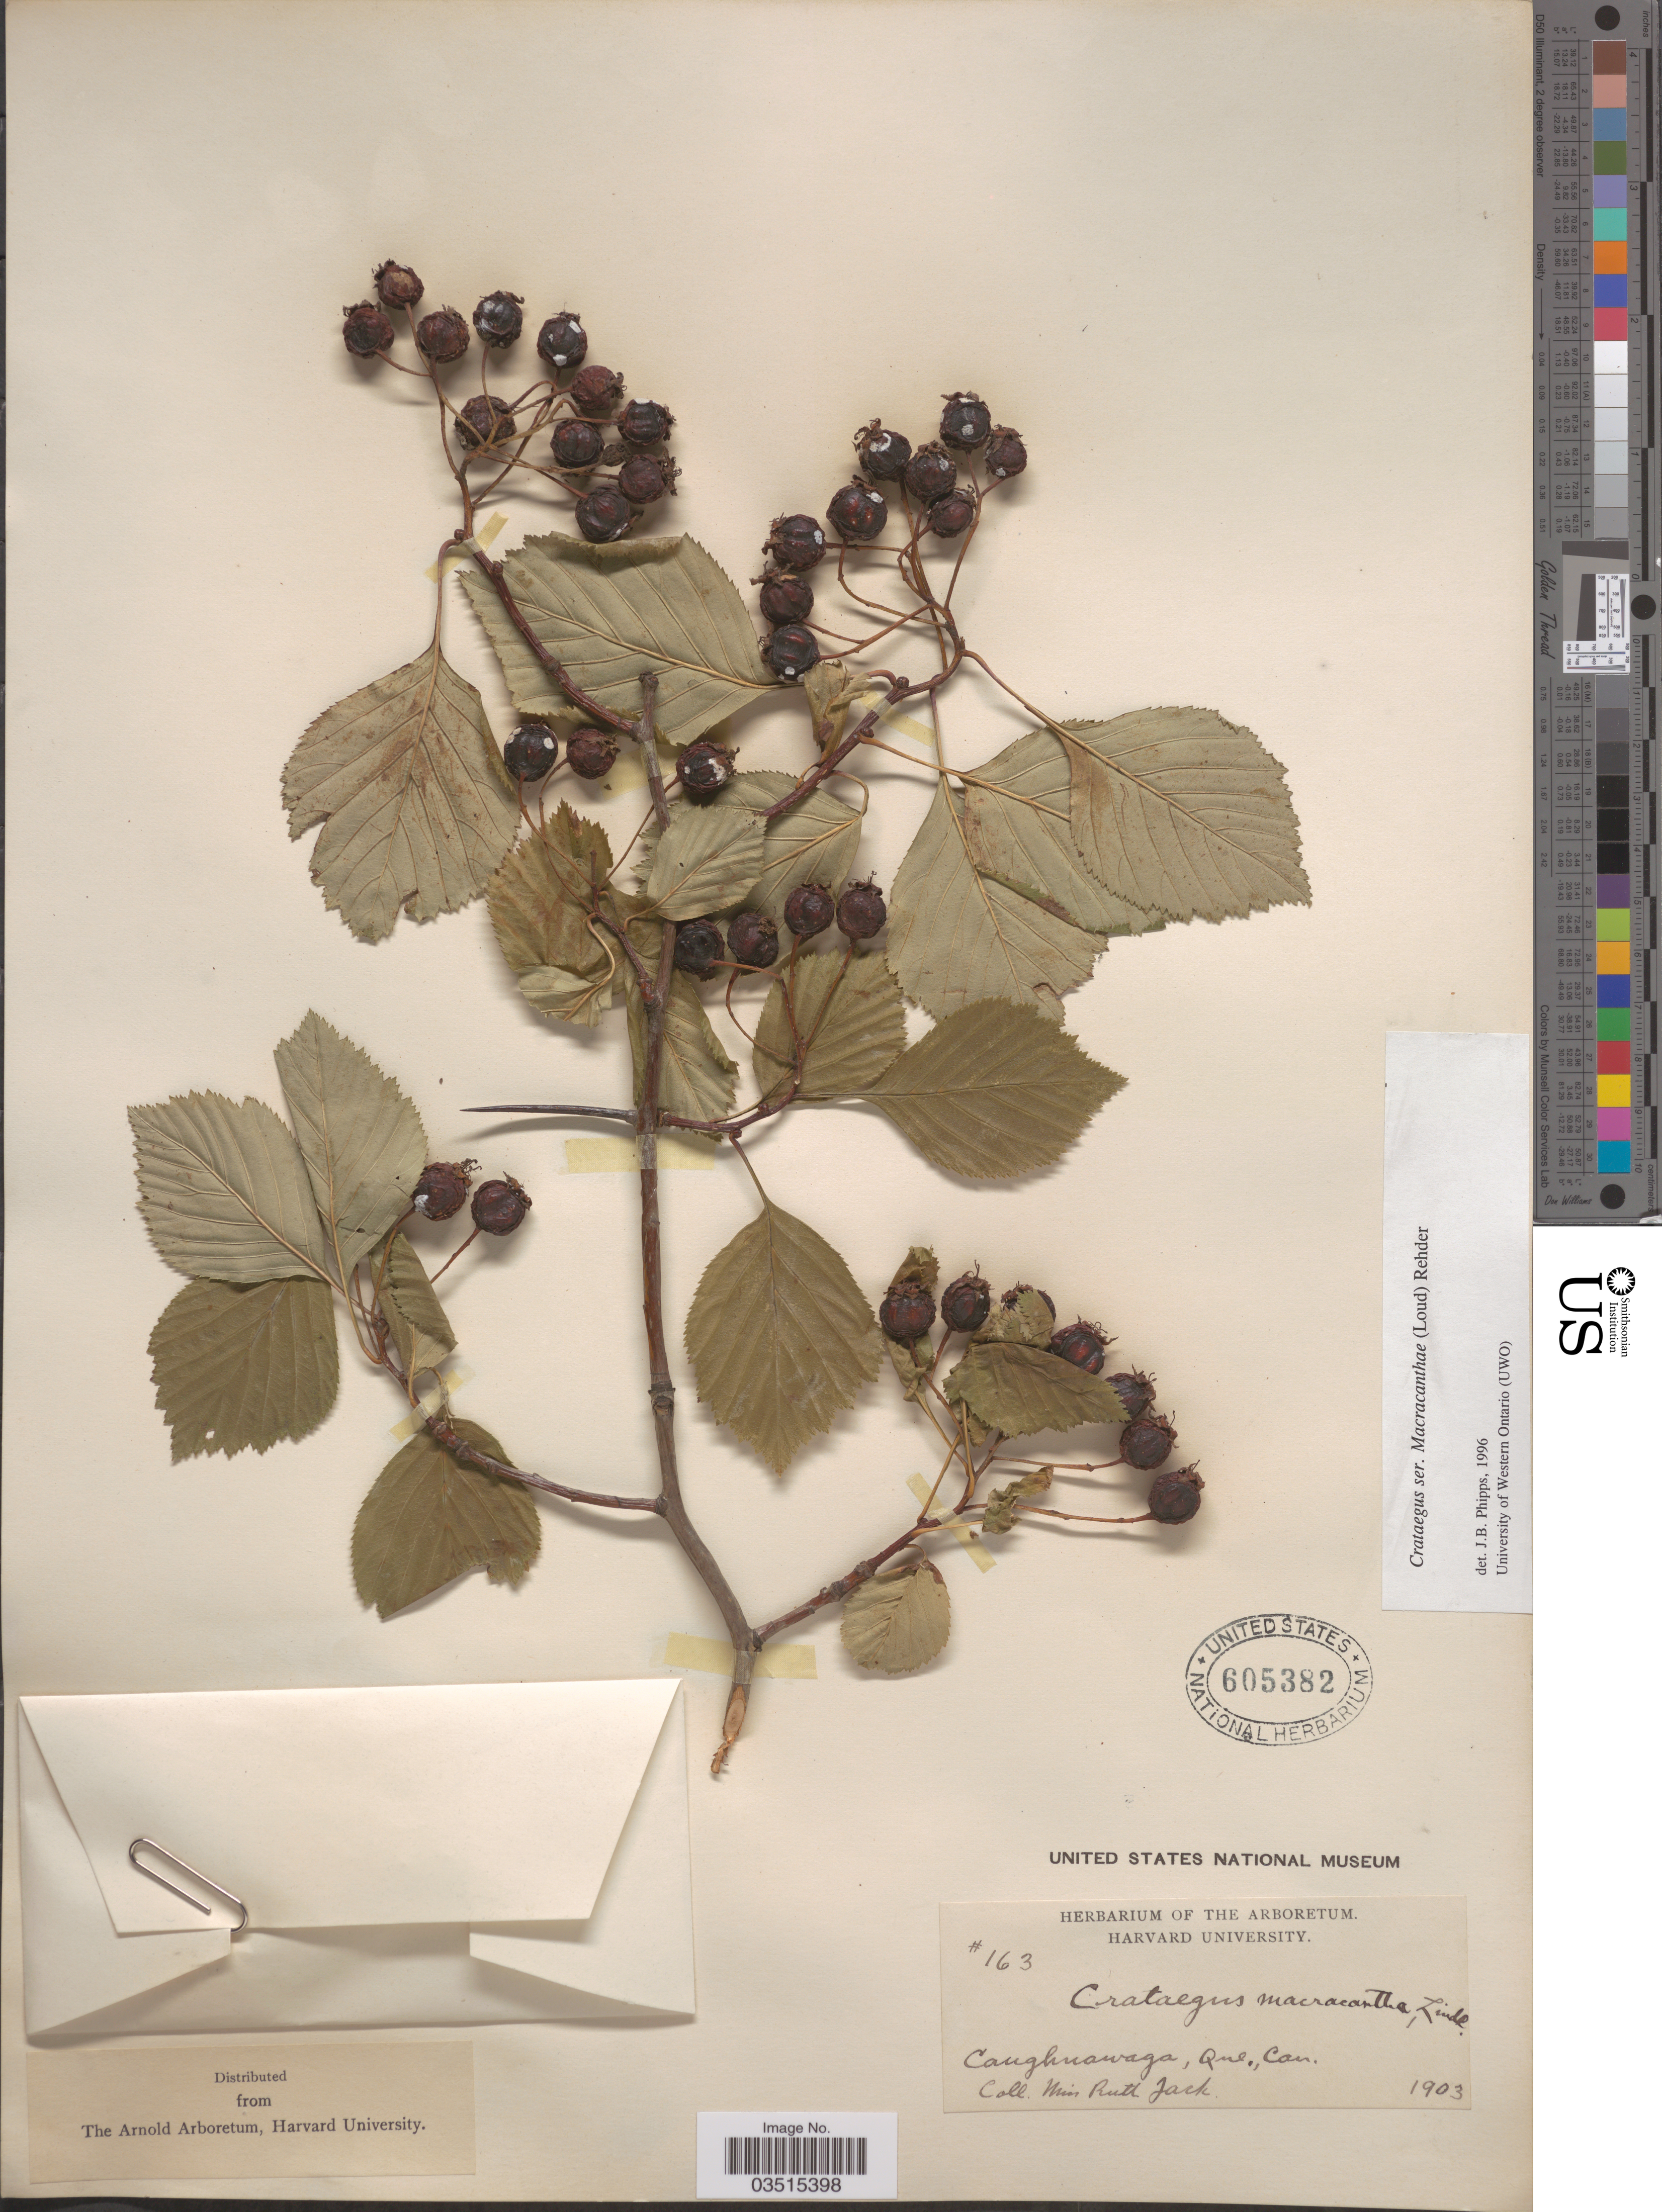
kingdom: Plantae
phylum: Tracheophyta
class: Magnoliopsida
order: Rosales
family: Rosaceae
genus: Crataegus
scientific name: Crataegus macracantha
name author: (Lindl.) Lodd. ex Loudon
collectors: R. Jack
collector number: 163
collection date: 1903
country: Canada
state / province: Quebec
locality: Caughnawaga.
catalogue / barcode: US 605382